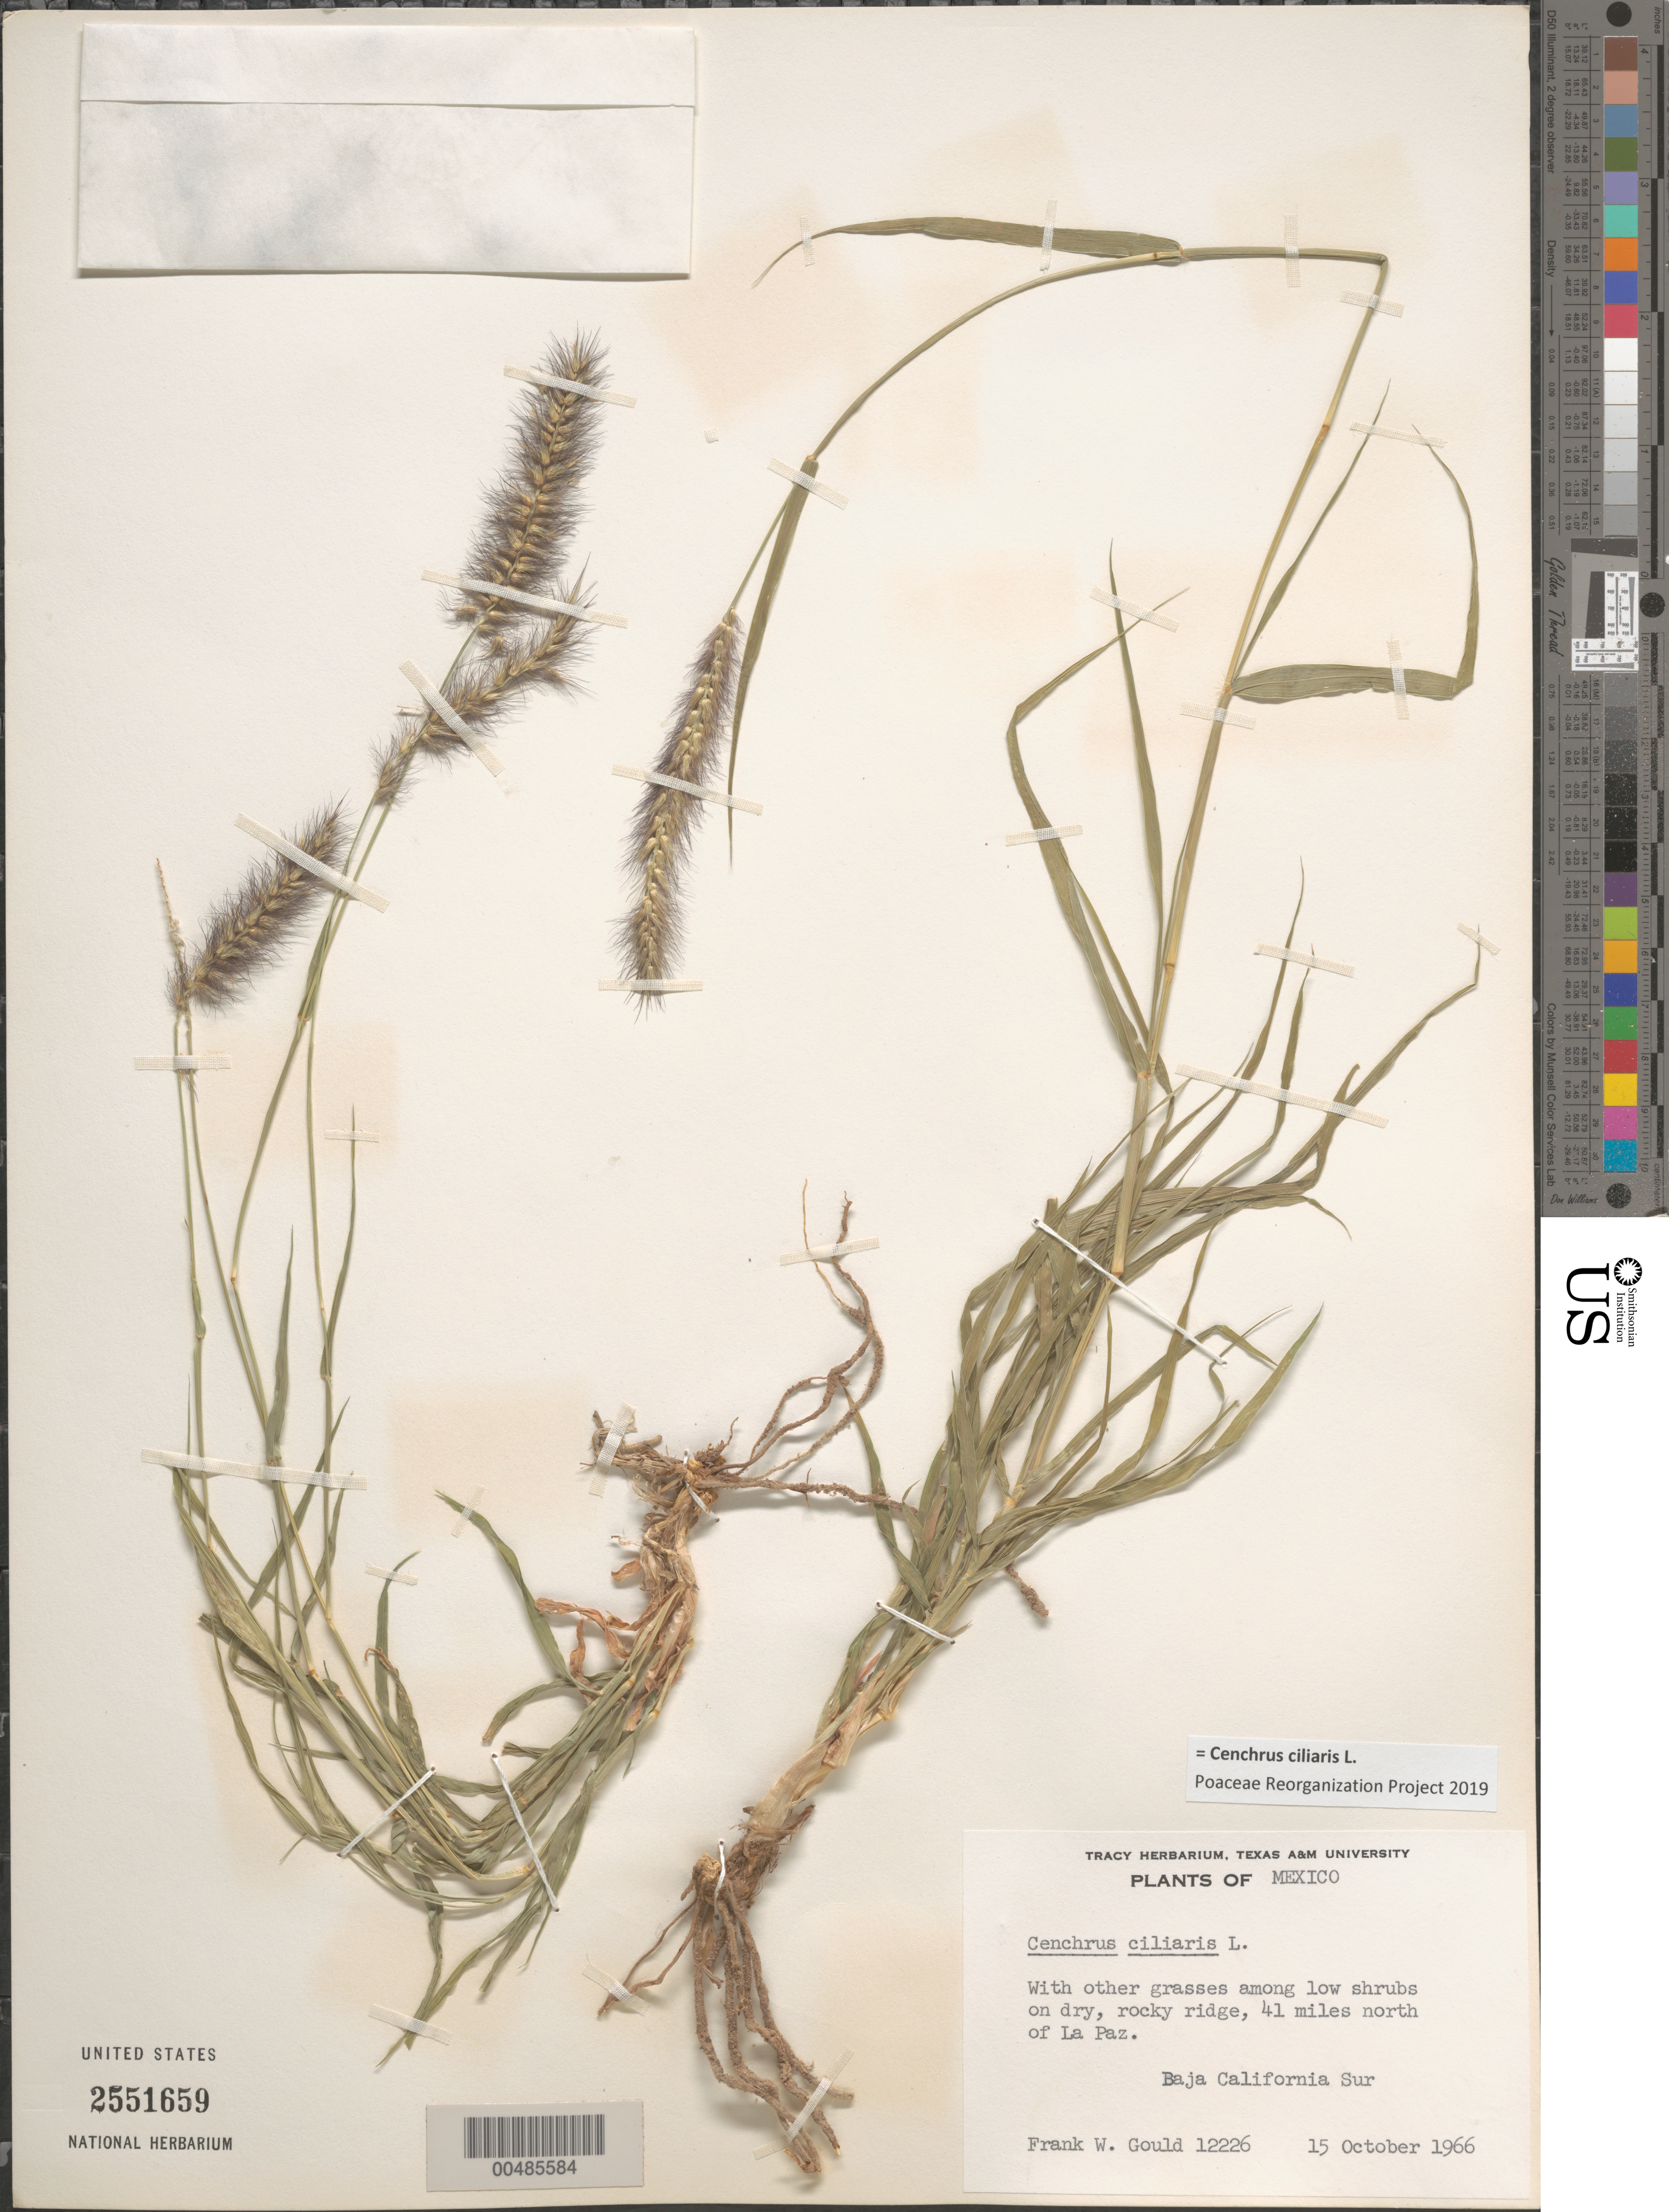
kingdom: Plantae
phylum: Tracheophyta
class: Liliopsida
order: Poales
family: Poaceae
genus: Cenchrus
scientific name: Cenchrus ciliaris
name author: L.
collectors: F. W. Gould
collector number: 12226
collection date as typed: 15 Oct 1966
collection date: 1966-10-15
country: Mexico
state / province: Baja California Sur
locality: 41 mi N of La Paz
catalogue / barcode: US 2551659